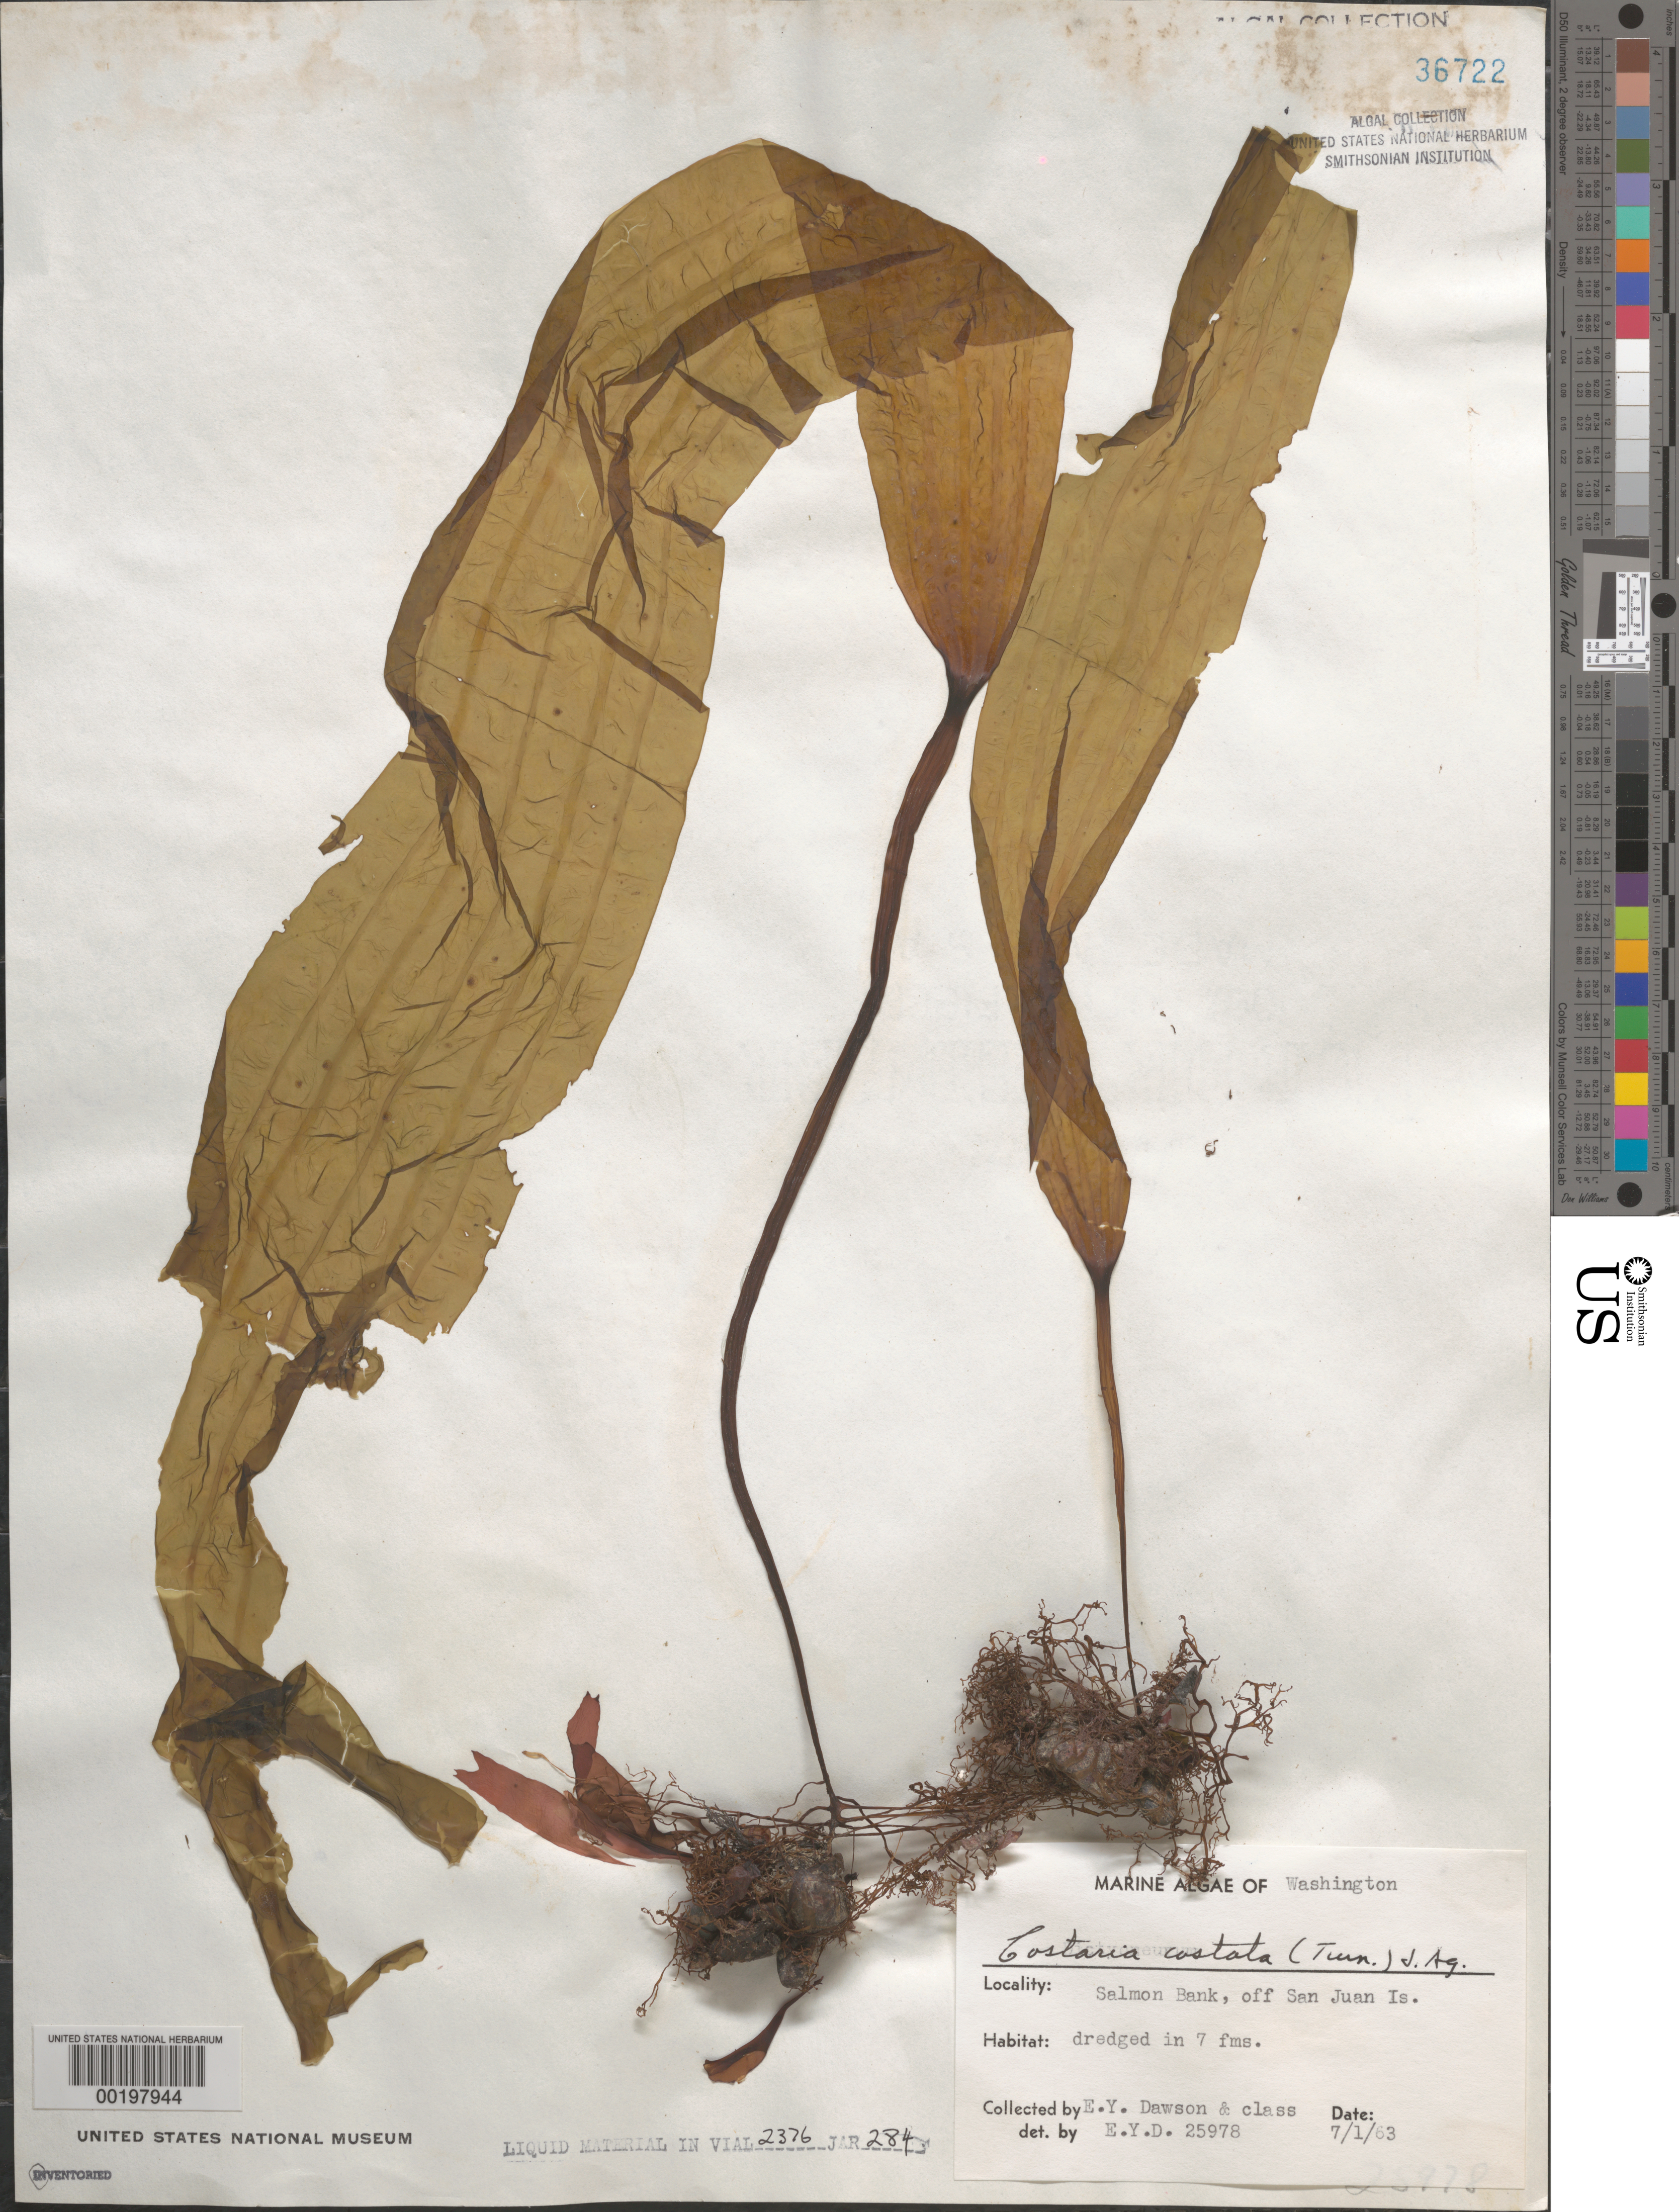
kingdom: Chromista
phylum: Ochrophyta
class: Phaeophyceae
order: Laminariales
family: Costariaceae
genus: Costaria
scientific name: Costaria costata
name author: (C. Agardh) D.A. Saunders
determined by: Dawson, E. Y.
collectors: E. Y. Dawson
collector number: EYD 25978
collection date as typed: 01 Jul 1963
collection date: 1963-07-01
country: United States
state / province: Washington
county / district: San Juan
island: San Juan Island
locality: Salmon Bank, off San Juan Island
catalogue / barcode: US 36722